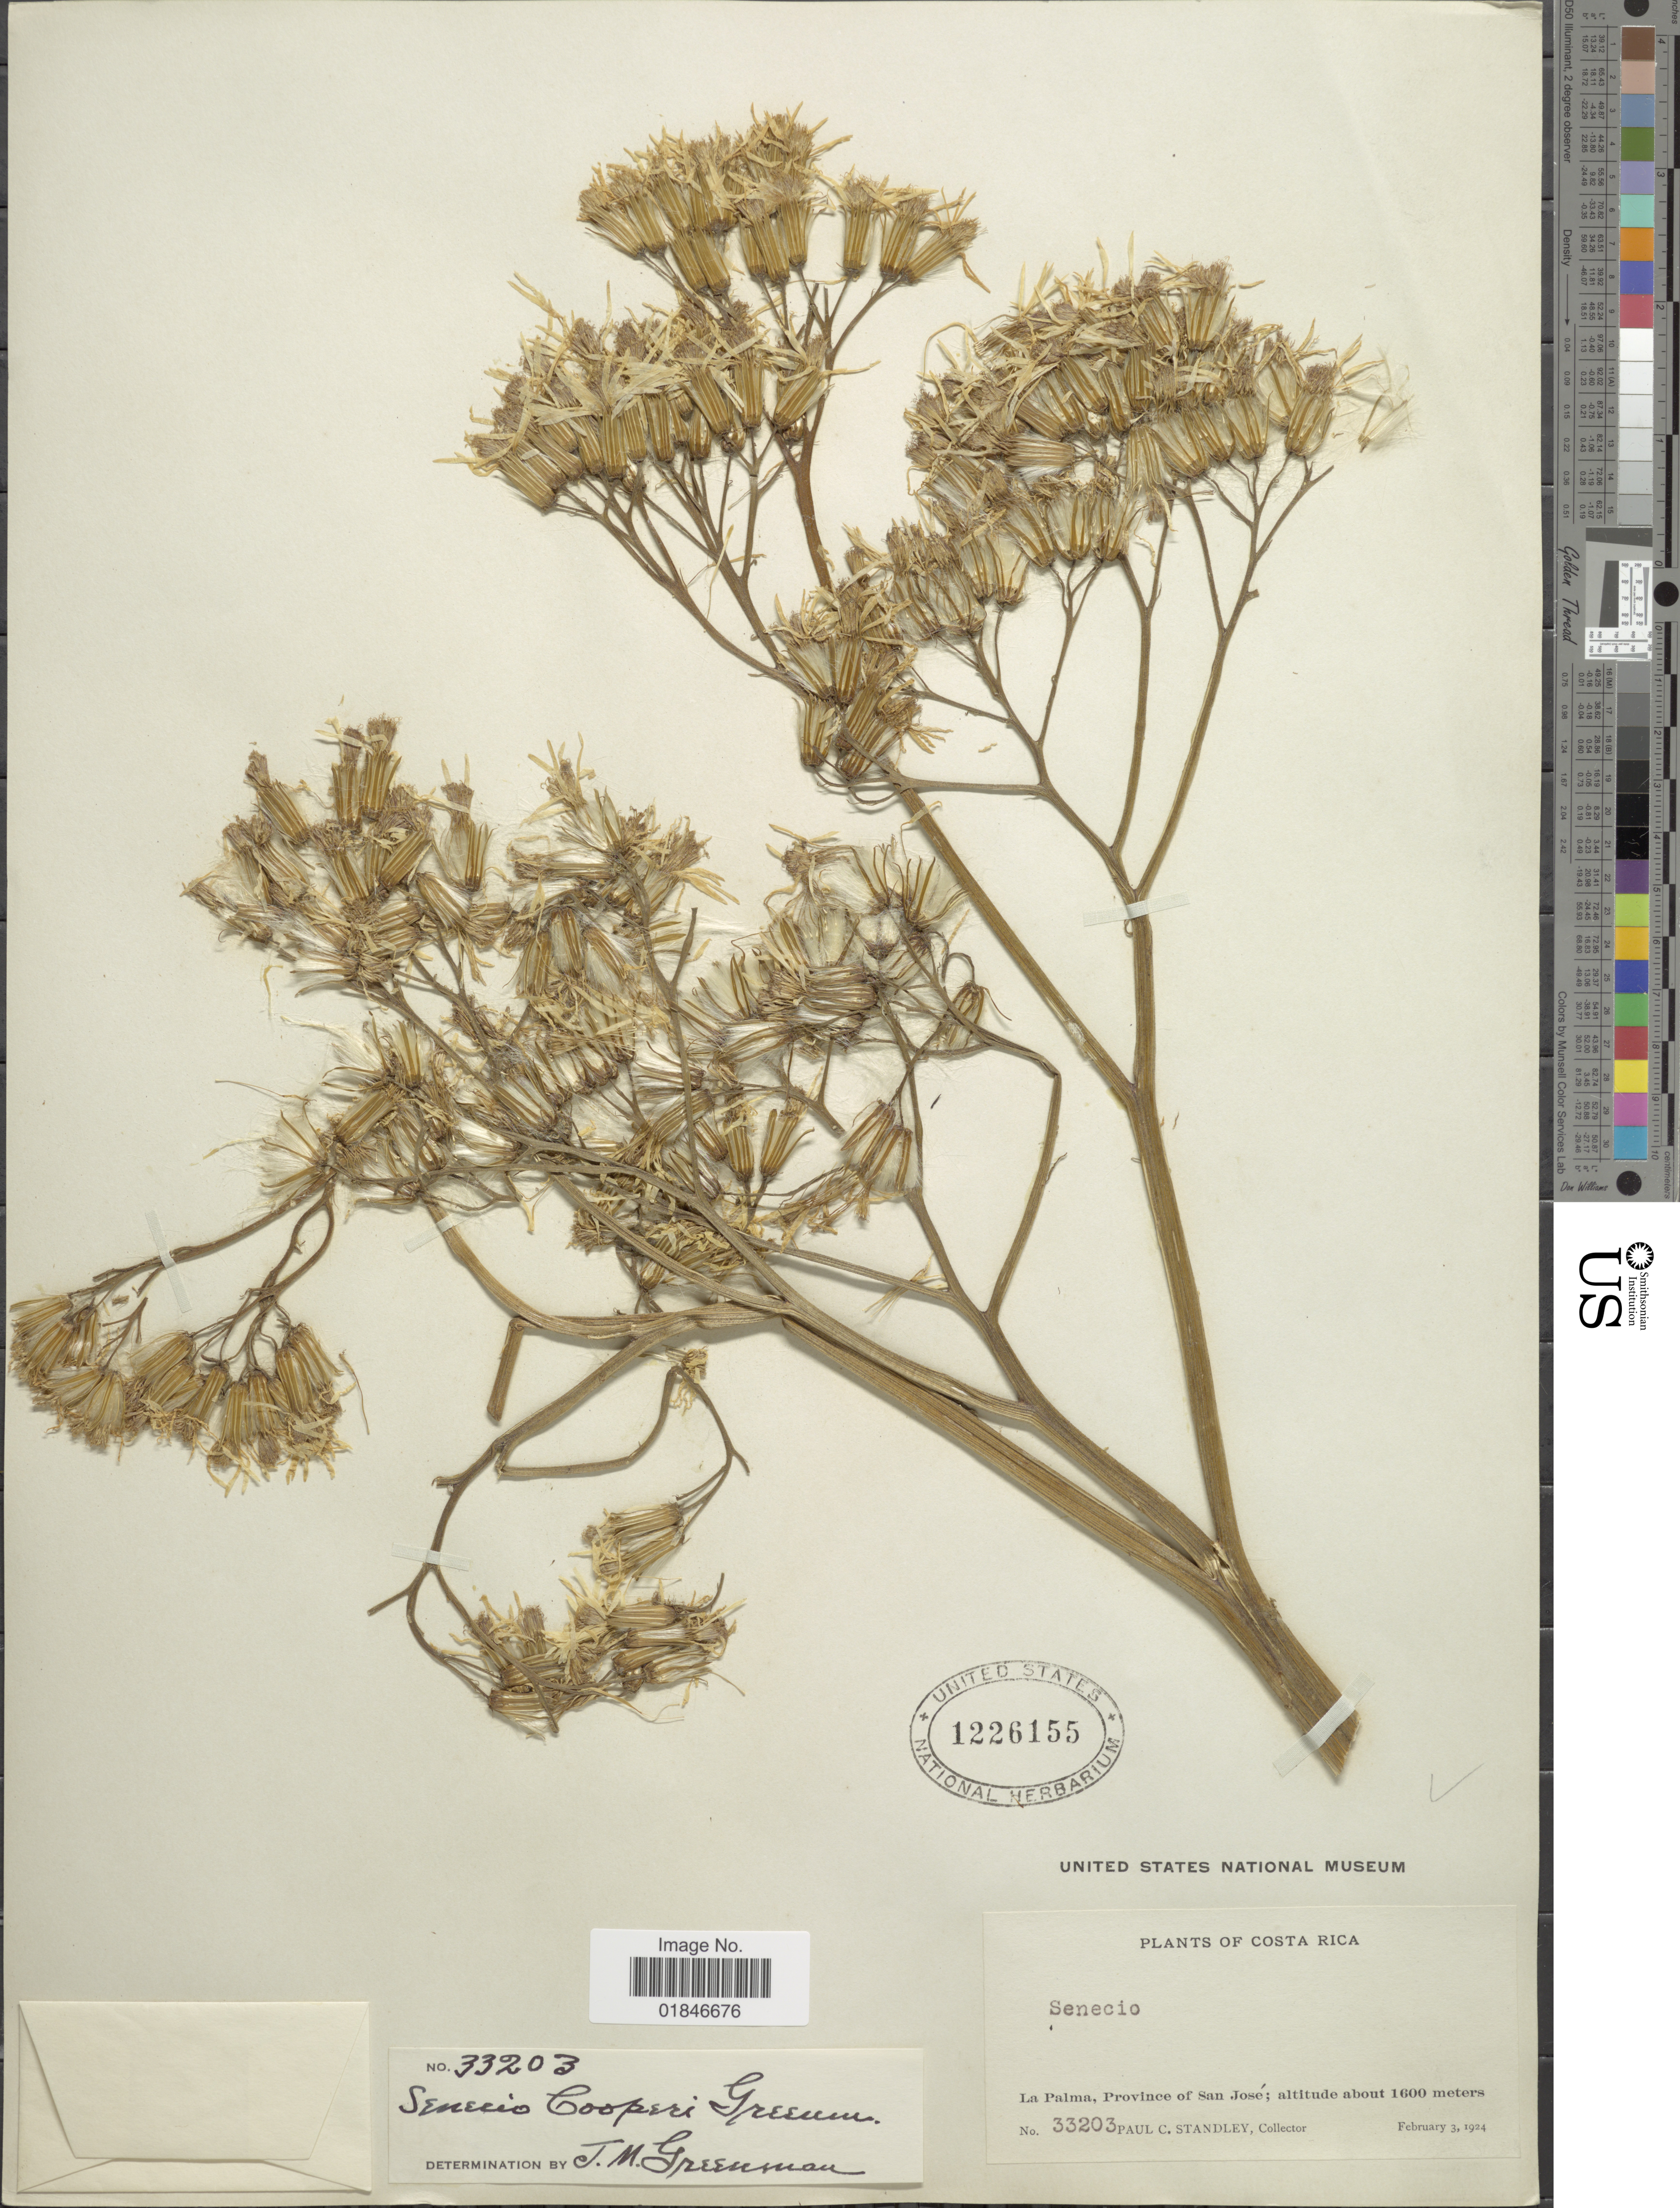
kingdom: Plantae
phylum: Tracheophyta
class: Magnoliopsida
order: Asterales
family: Asteraceae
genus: Jessea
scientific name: Jessea cooperi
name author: (Greenm.) H. Rob. & Cuatrec.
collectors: P. C. Standley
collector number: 33203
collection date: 1924-02-03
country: Costa Rica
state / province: San José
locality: La Palma, Province of San Jose.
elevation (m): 1600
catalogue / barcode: US 1226155